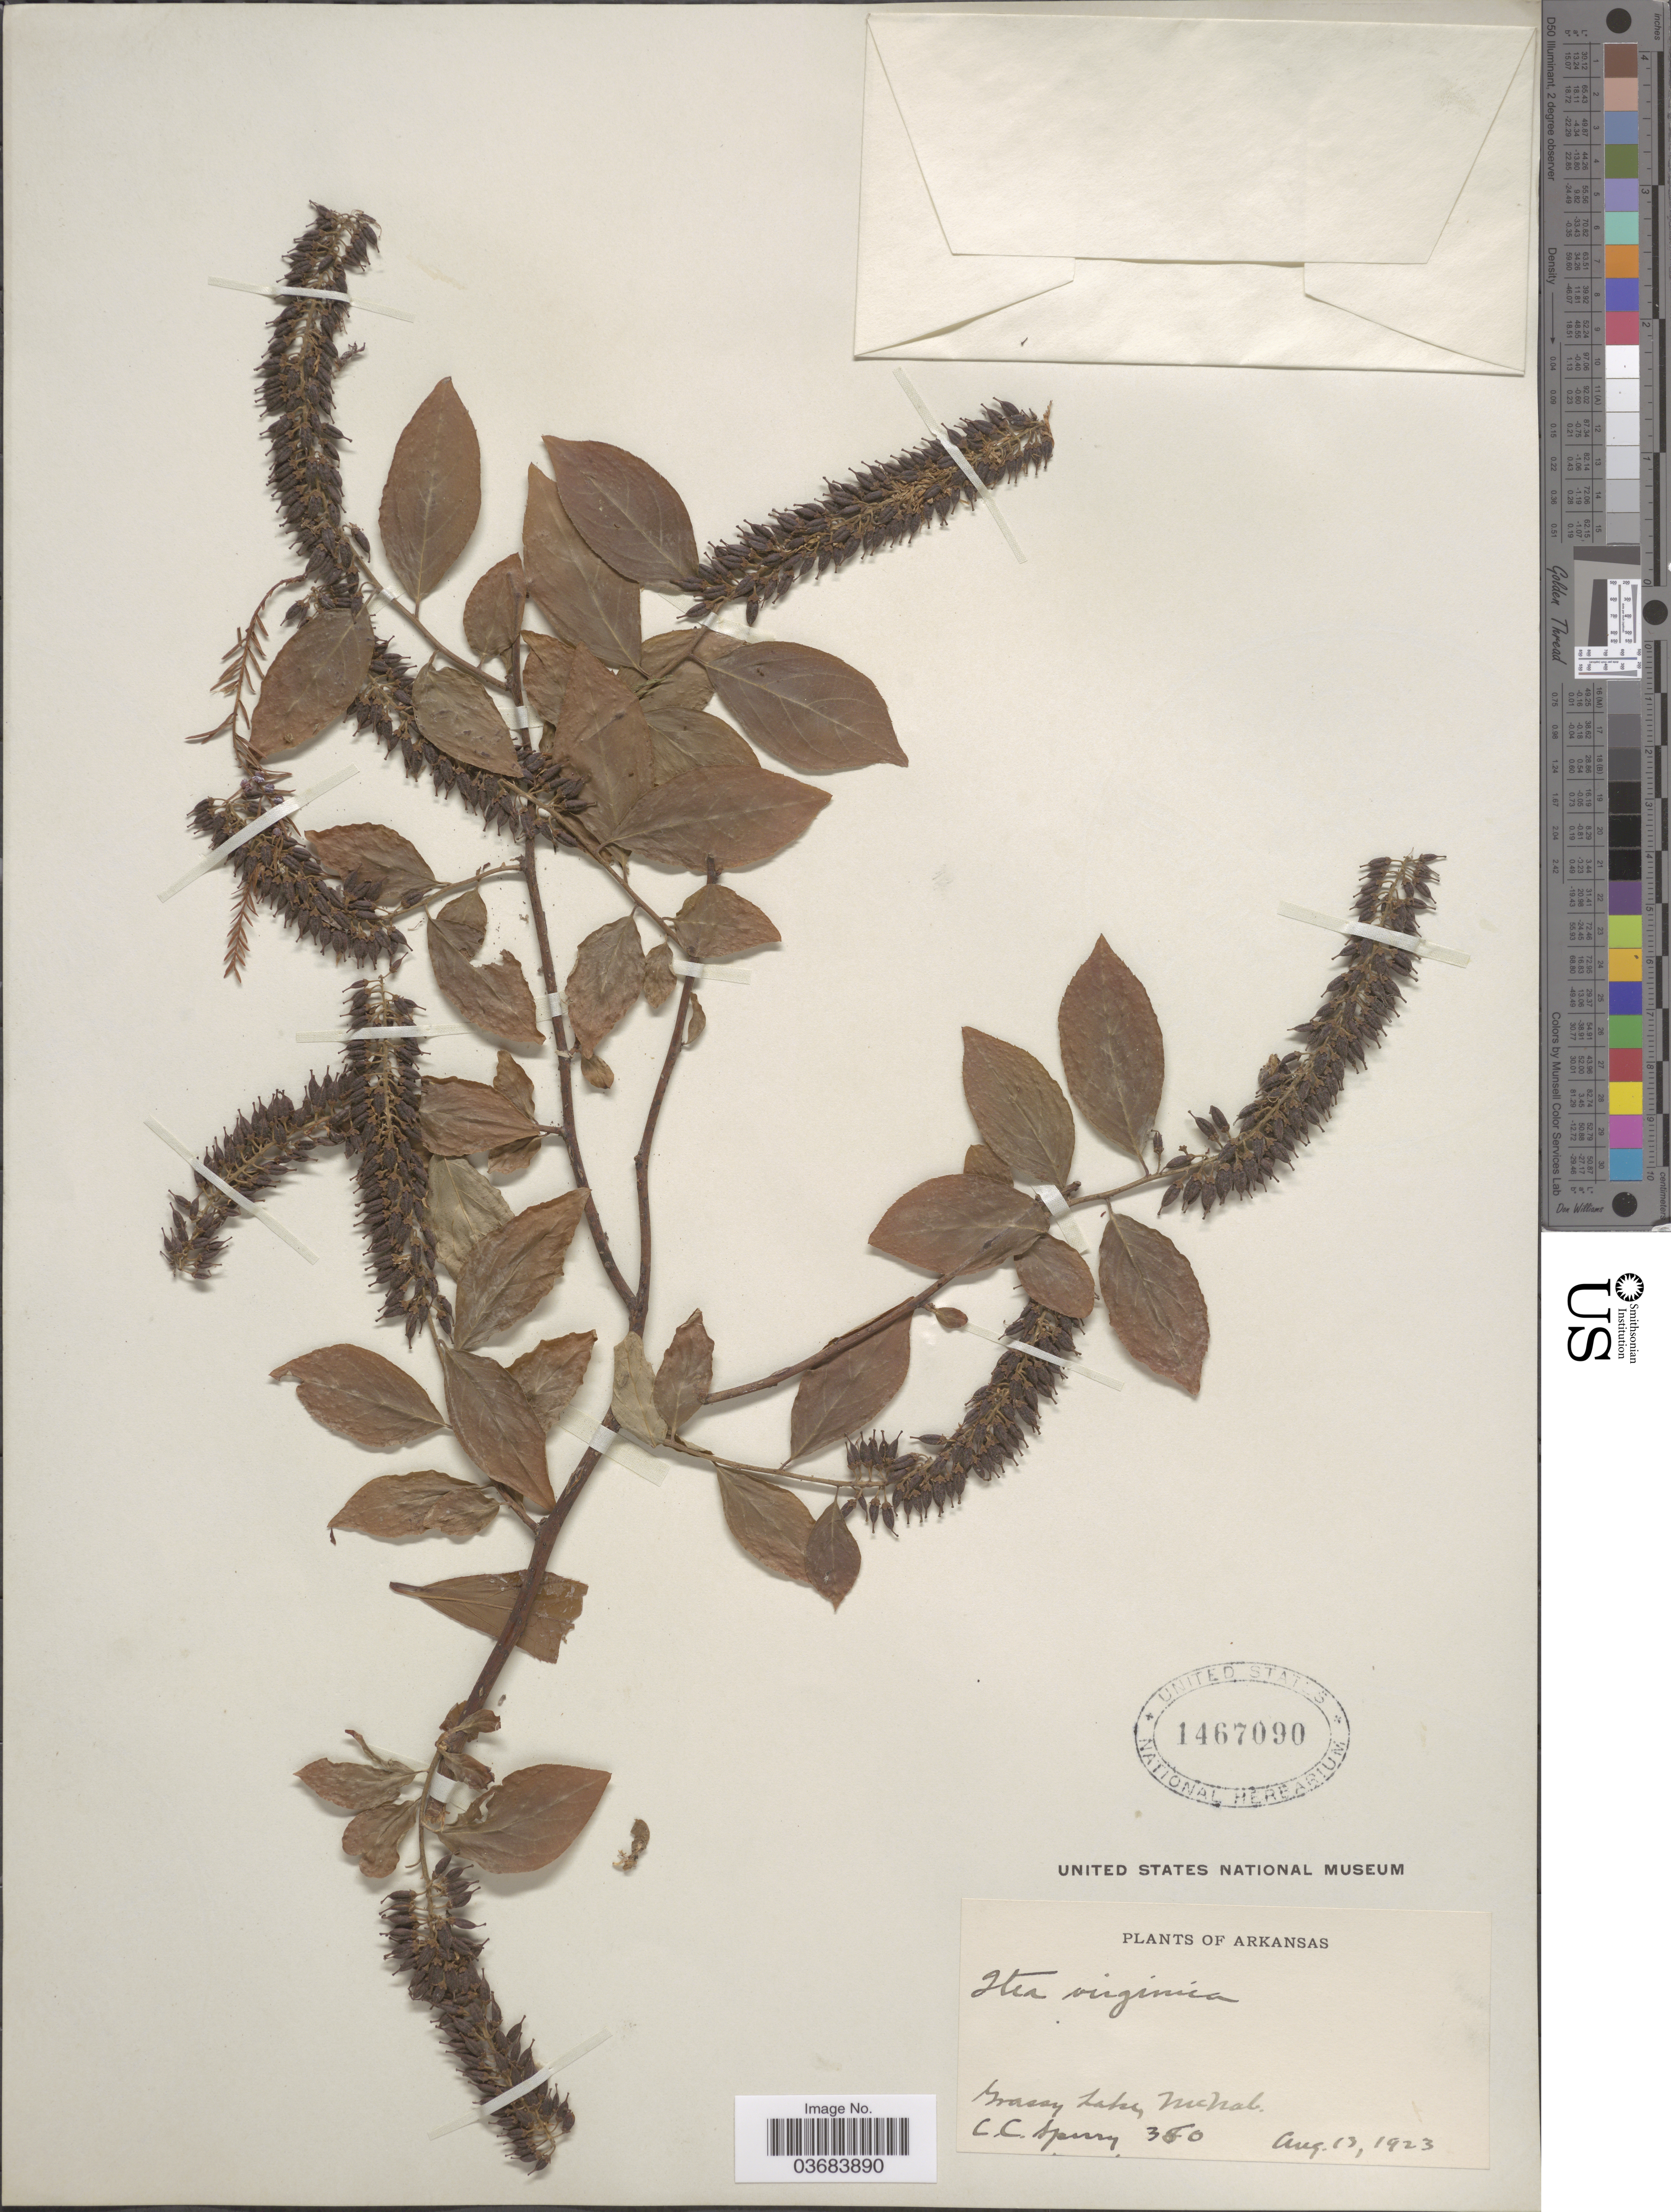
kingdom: Plantae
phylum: Tracheophyta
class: Magnoliopsida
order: Saxifragales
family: Iteaceae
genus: Itea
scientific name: Itea virginica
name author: L.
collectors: C. C. Sperry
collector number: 350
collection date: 1923-08-13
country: United States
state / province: Arkansas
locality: Grassy Lake, McNab.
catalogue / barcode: US 1467090